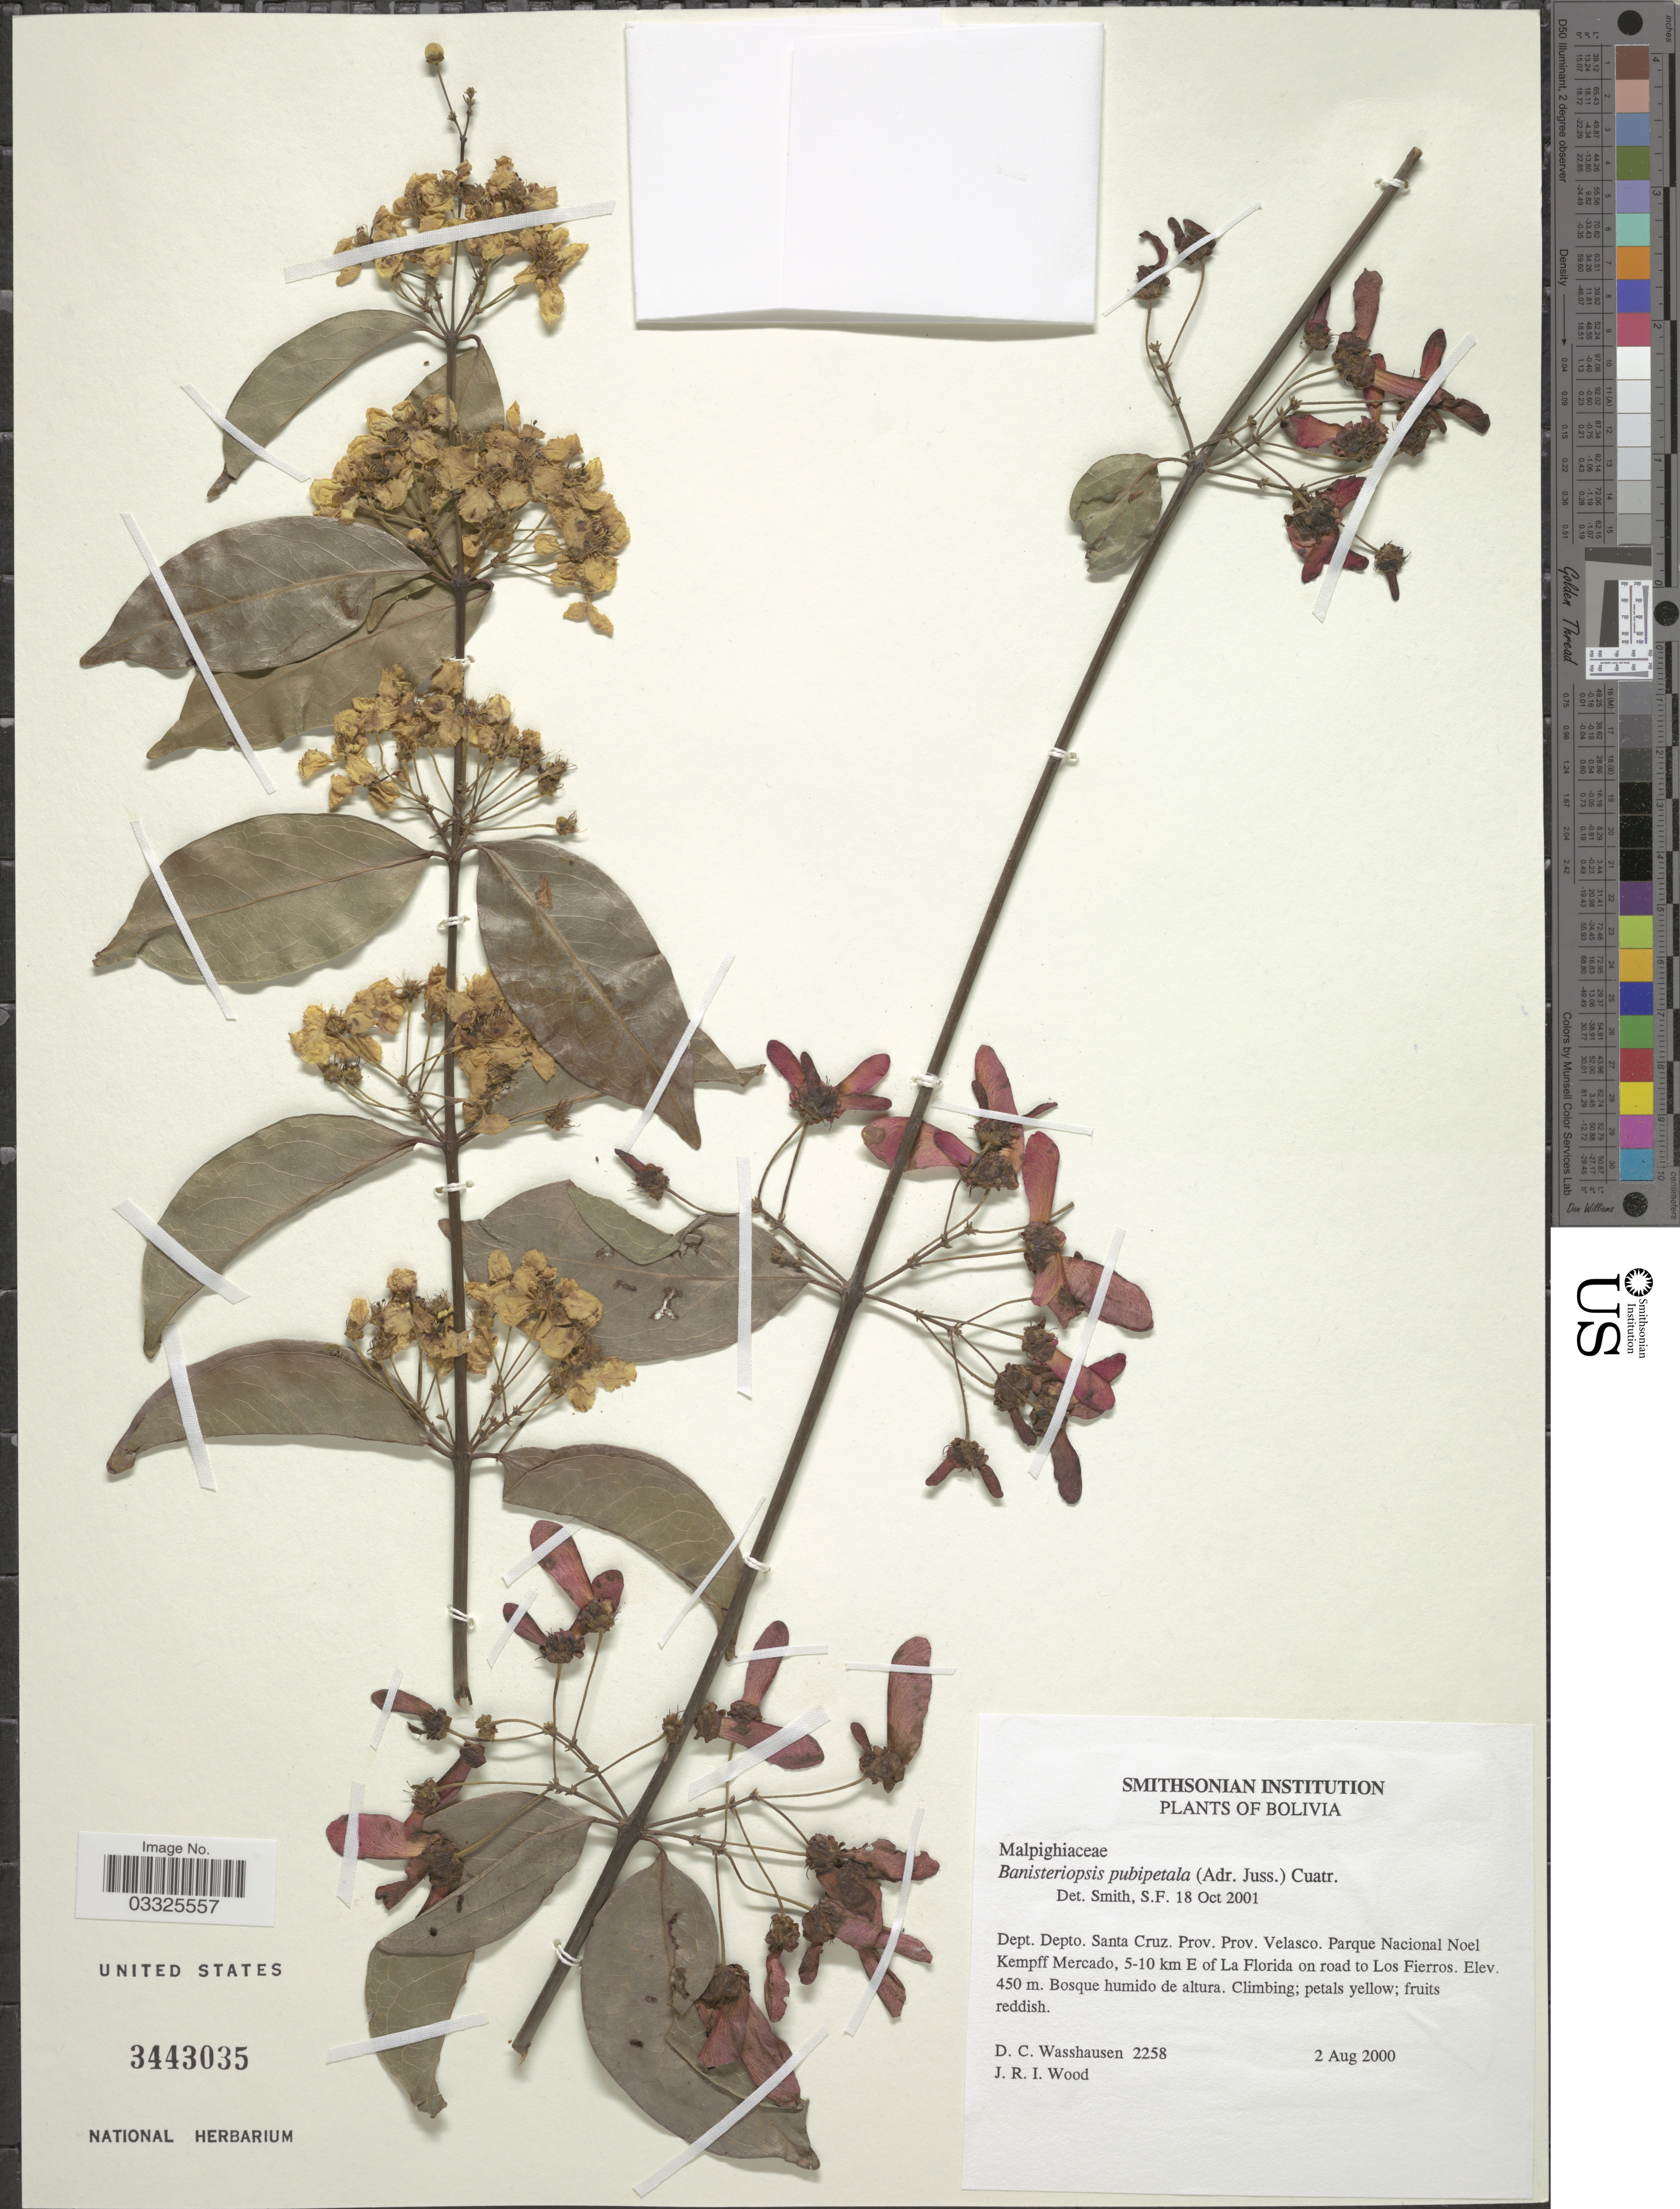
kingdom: Plantae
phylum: Tracheophyta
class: Magnoliopsida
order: Malpighiales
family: Malpighiaceae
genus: Banisteriopsis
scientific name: Banisteriopsis pubipetala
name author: (A. Juss.) Cuatrec.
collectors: D. C. Wasshausen & J. R. I. Wood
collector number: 2258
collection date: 2000-08-02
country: Bolivia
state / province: Santa Cruz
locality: Dept. Depto. Santa Cruz. Prov. Prov. Velasco. Parque Nacional Noel Kempff Mercado, 5-10 km E of La Florida on road to Los Fierros.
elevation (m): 450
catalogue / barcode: US 3443035